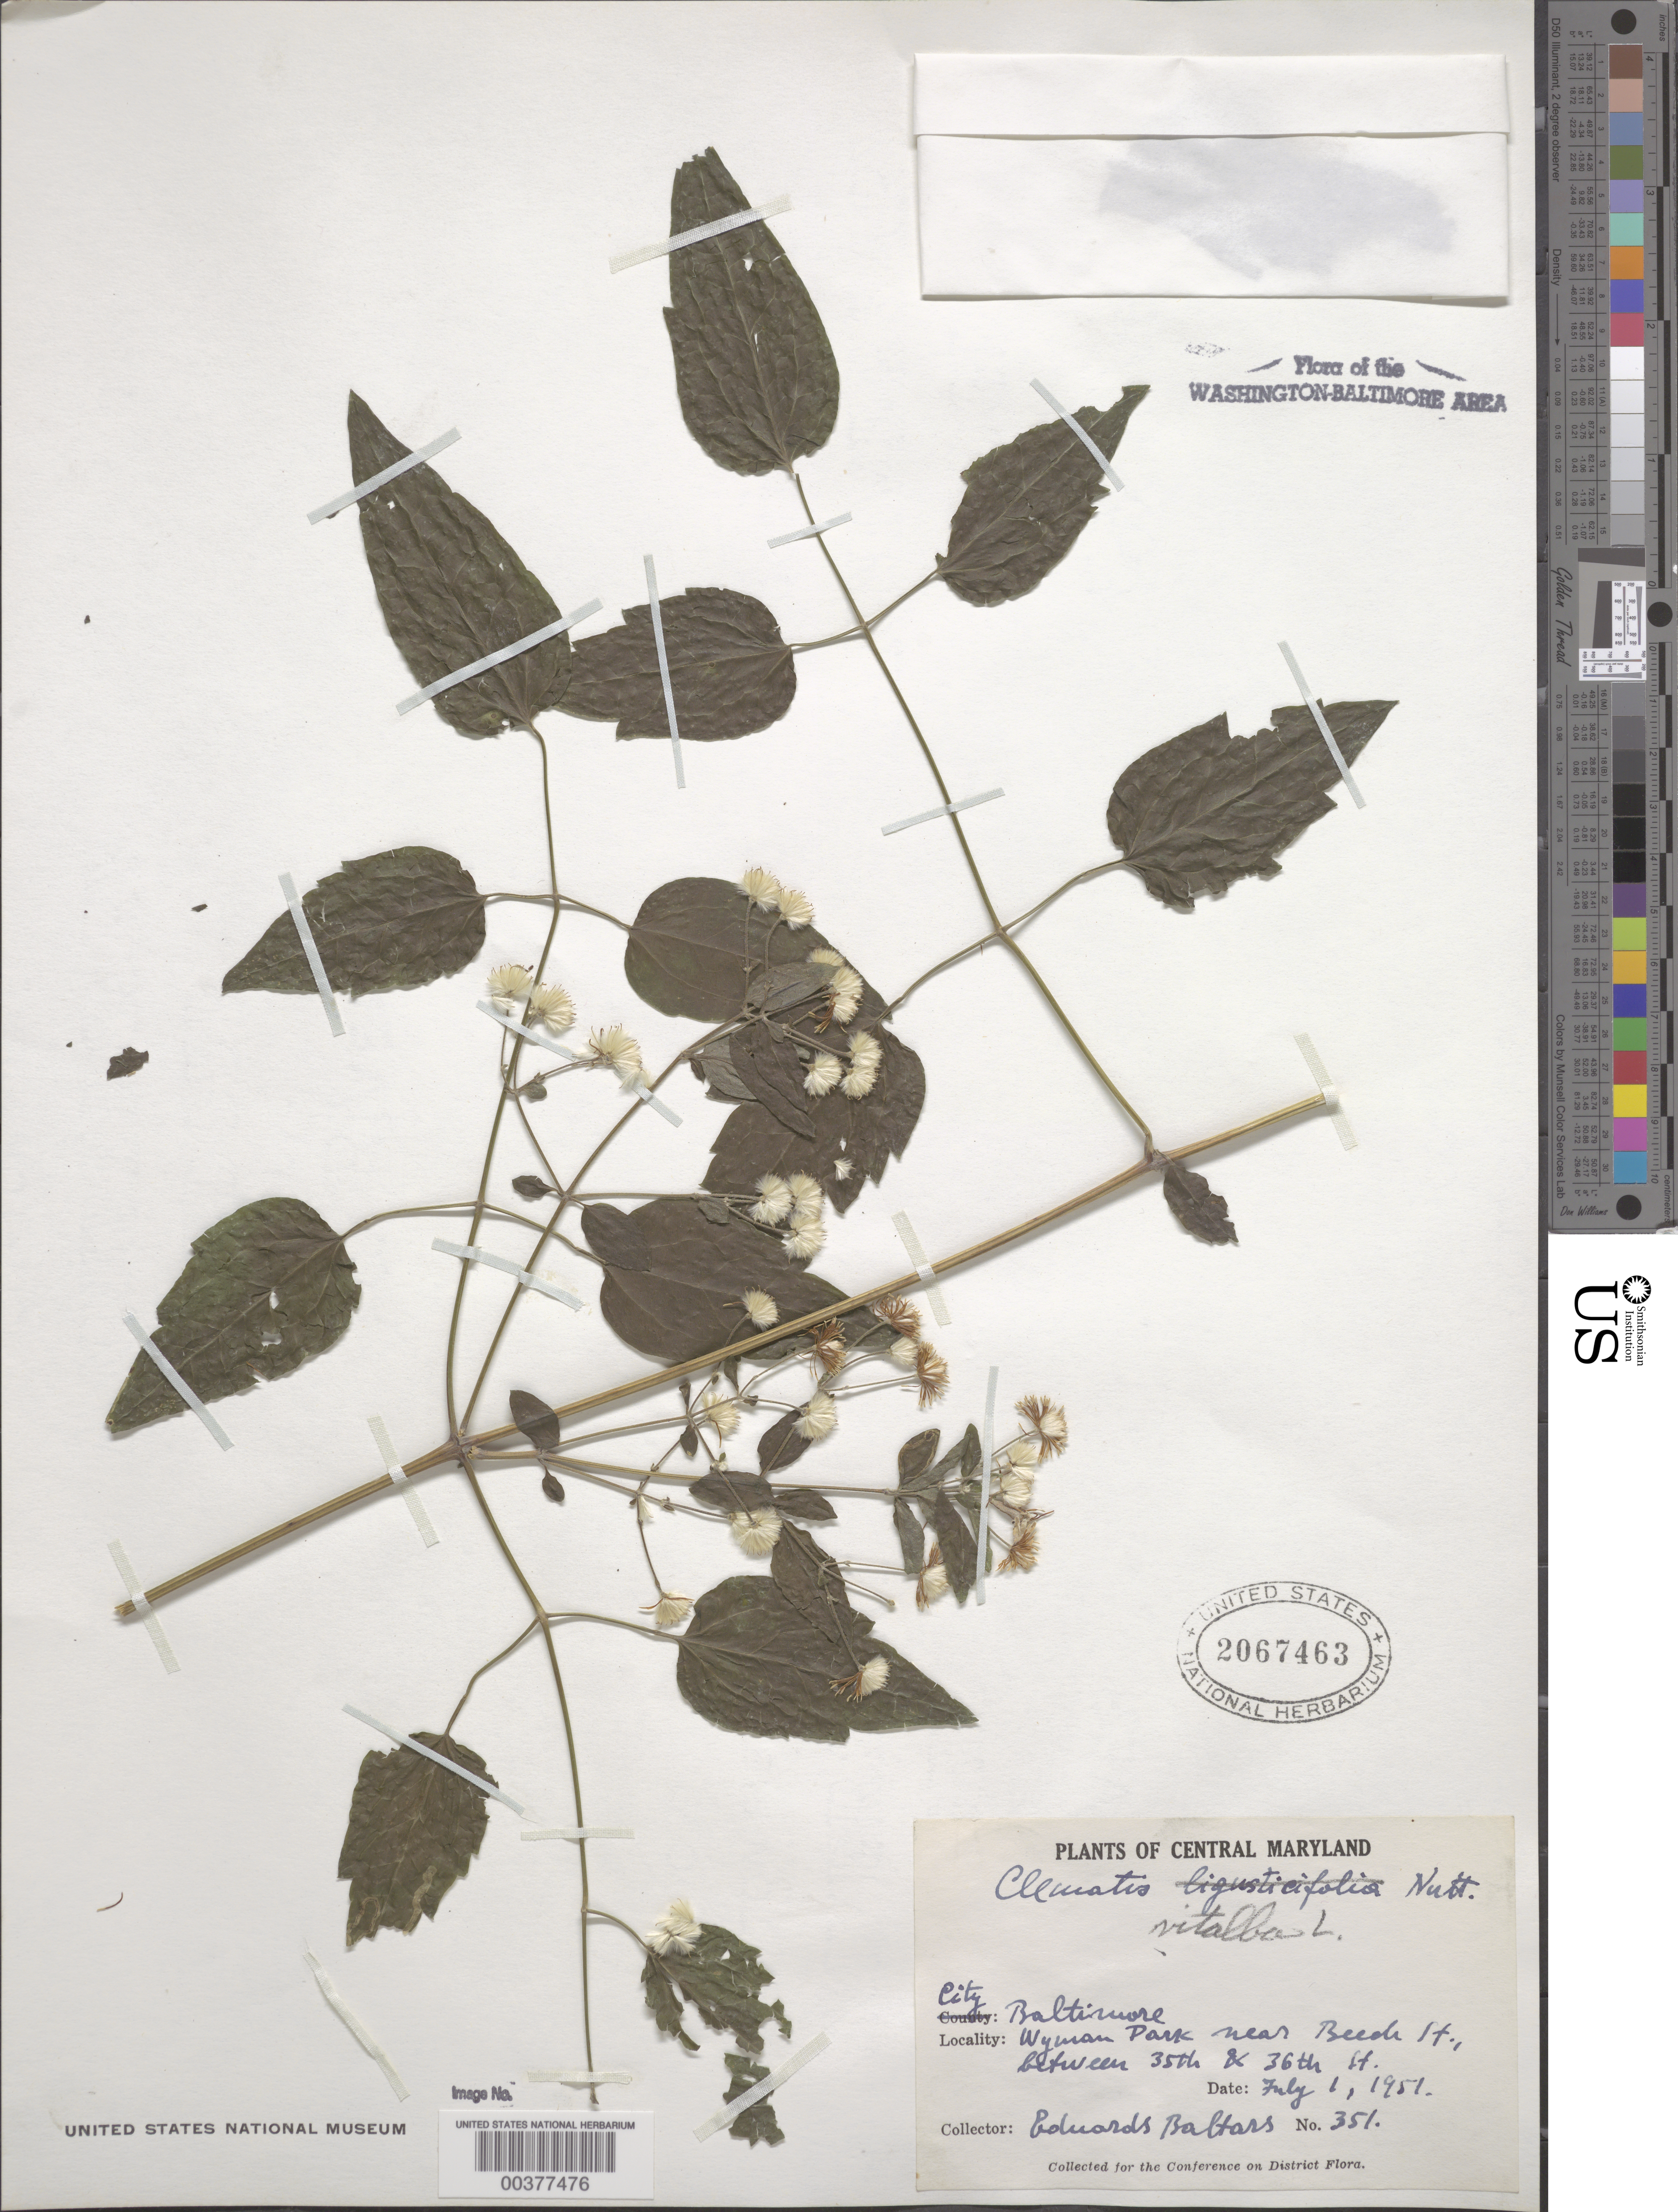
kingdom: Plantae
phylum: Tracheophyta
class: Magnoliopsida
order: Ranunculales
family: Ranunculaceae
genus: Clematis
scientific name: Clematis vitalba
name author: L.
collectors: E. Baltars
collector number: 351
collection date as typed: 01 Jul 1951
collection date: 1951-07-01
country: United States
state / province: Maryland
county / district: City of Baltimore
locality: Baltimore, Wyman Park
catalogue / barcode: US 2067463